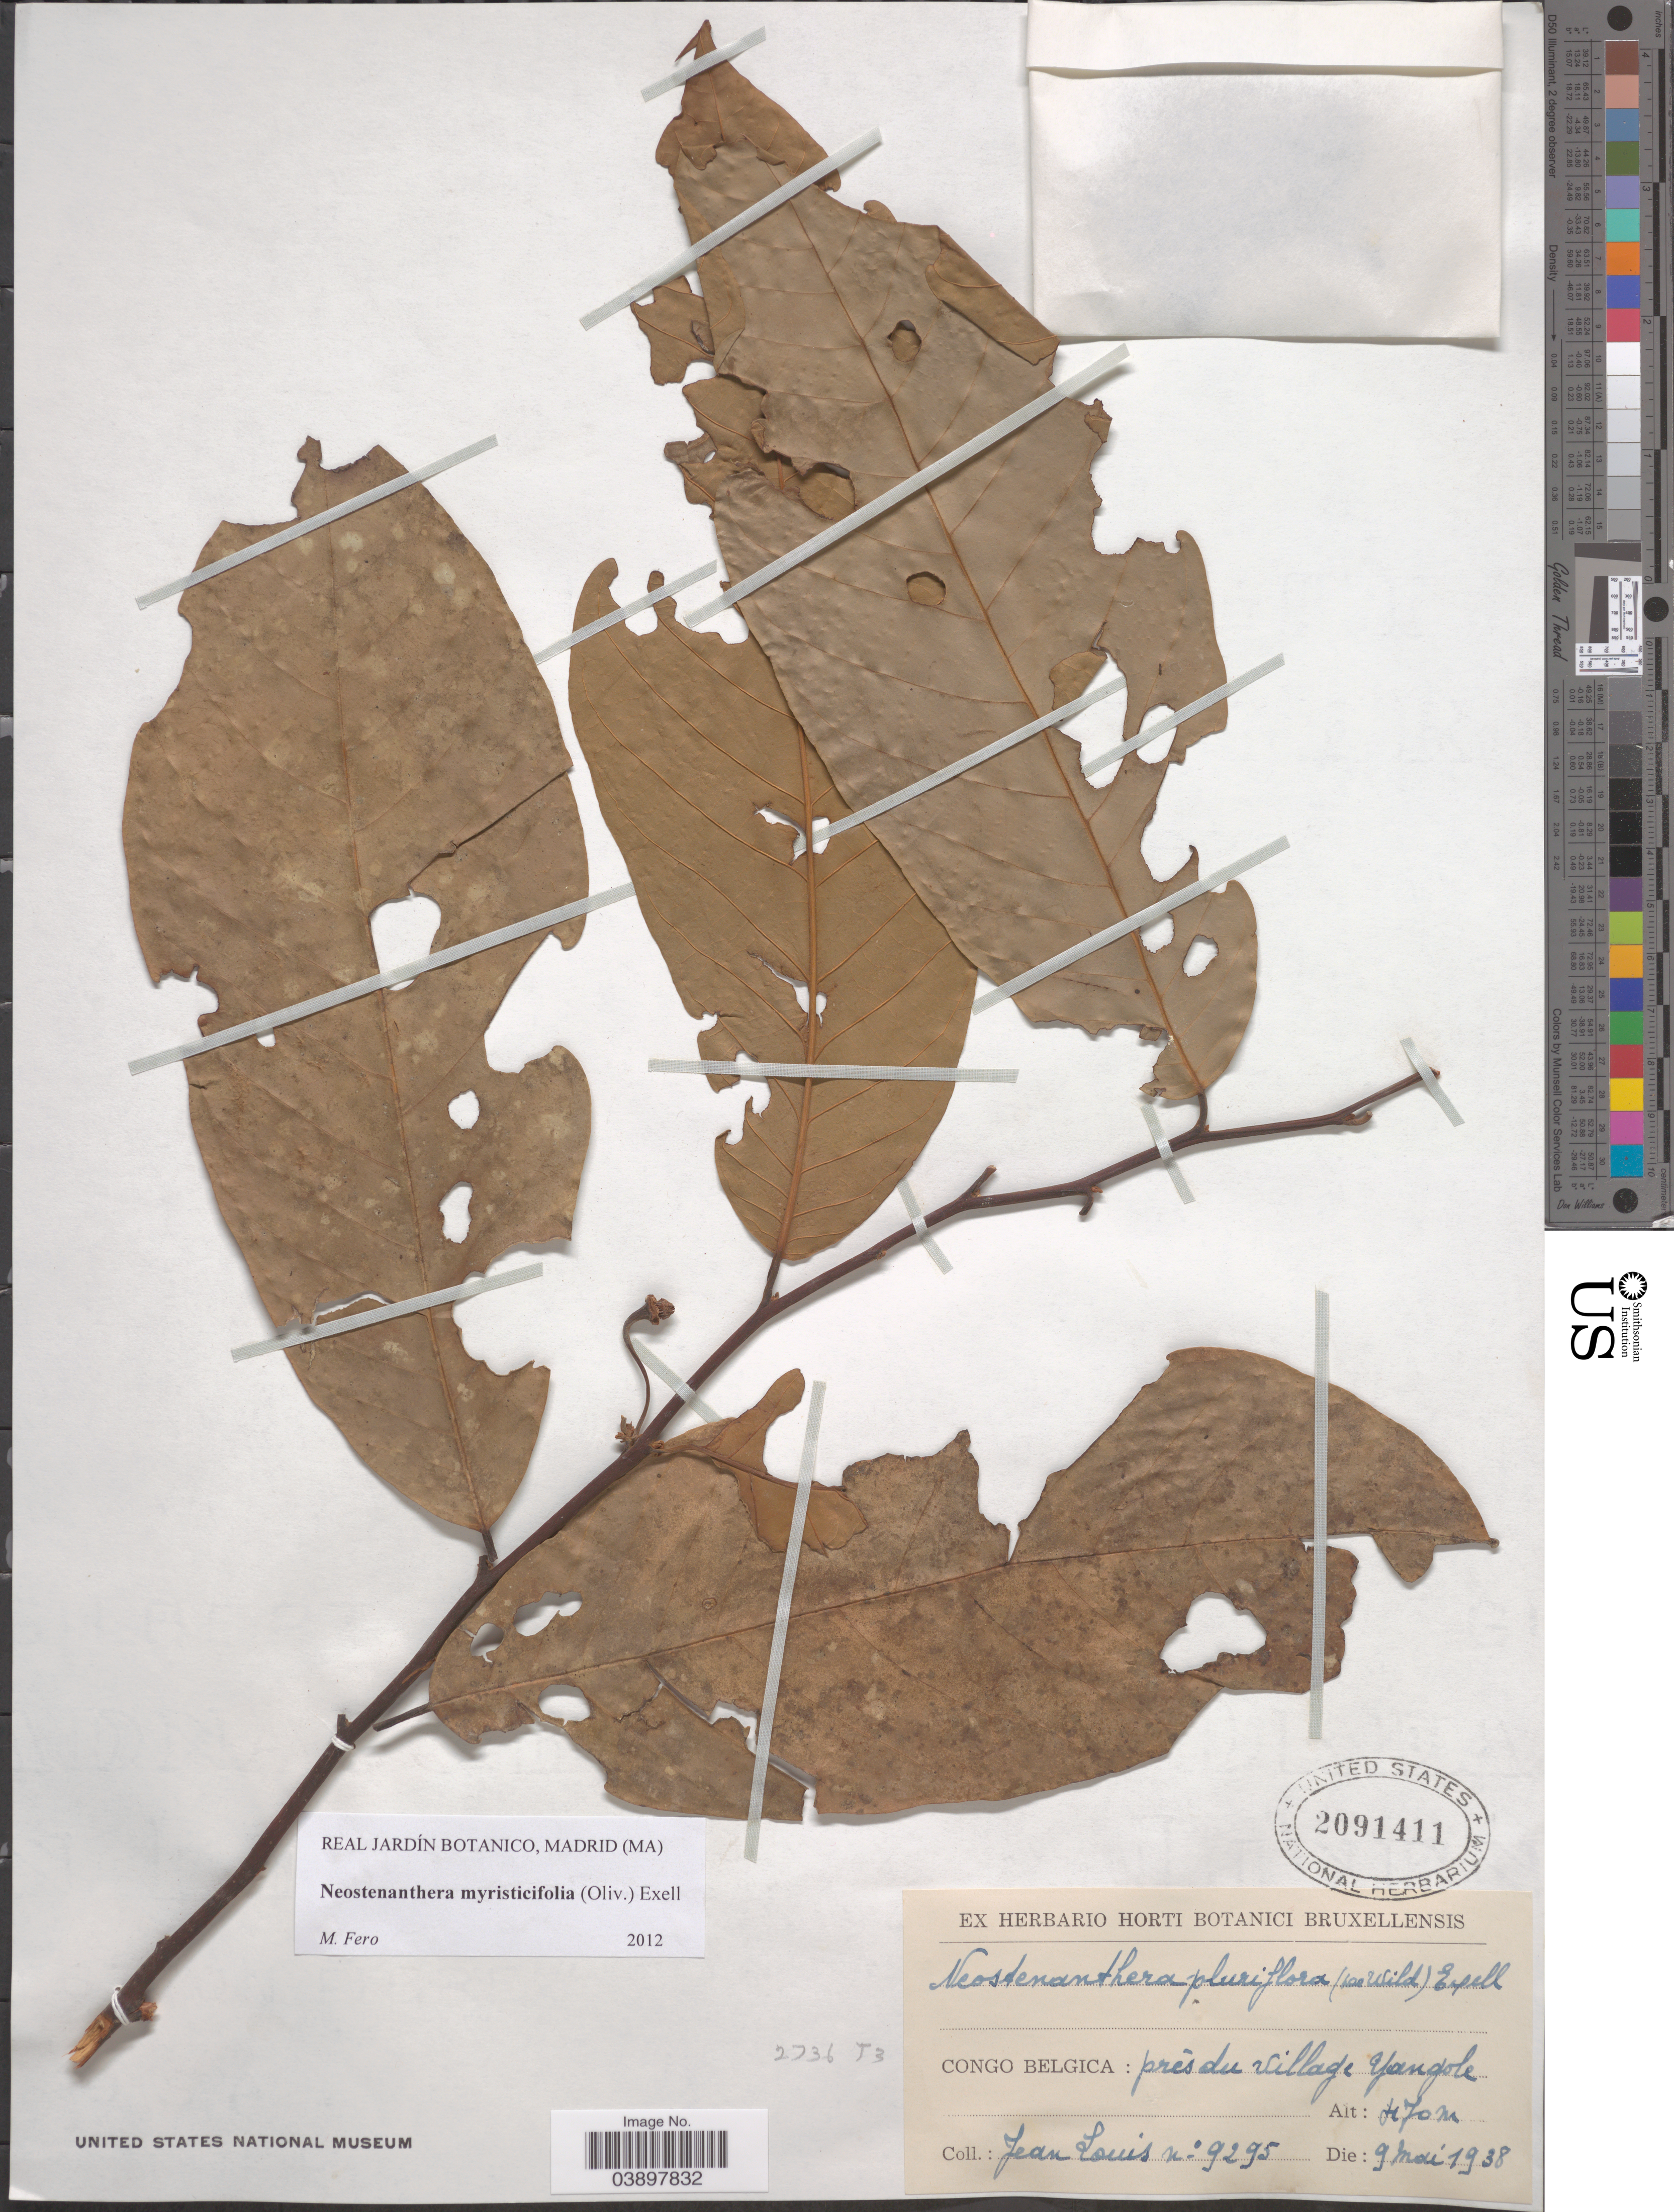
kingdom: Plantae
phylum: Tracheophyta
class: Magnoliopsida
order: Magnoliales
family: Annonaceae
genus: Neostenanthera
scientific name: Neostenanthera myristicifolia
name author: (Oliv.) Exell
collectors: J. Louis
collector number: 9295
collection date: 1938-05-09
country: Congo, Republic of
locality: Congo belgica: près du village Yangole.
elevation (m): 470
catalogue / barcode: US 2091411